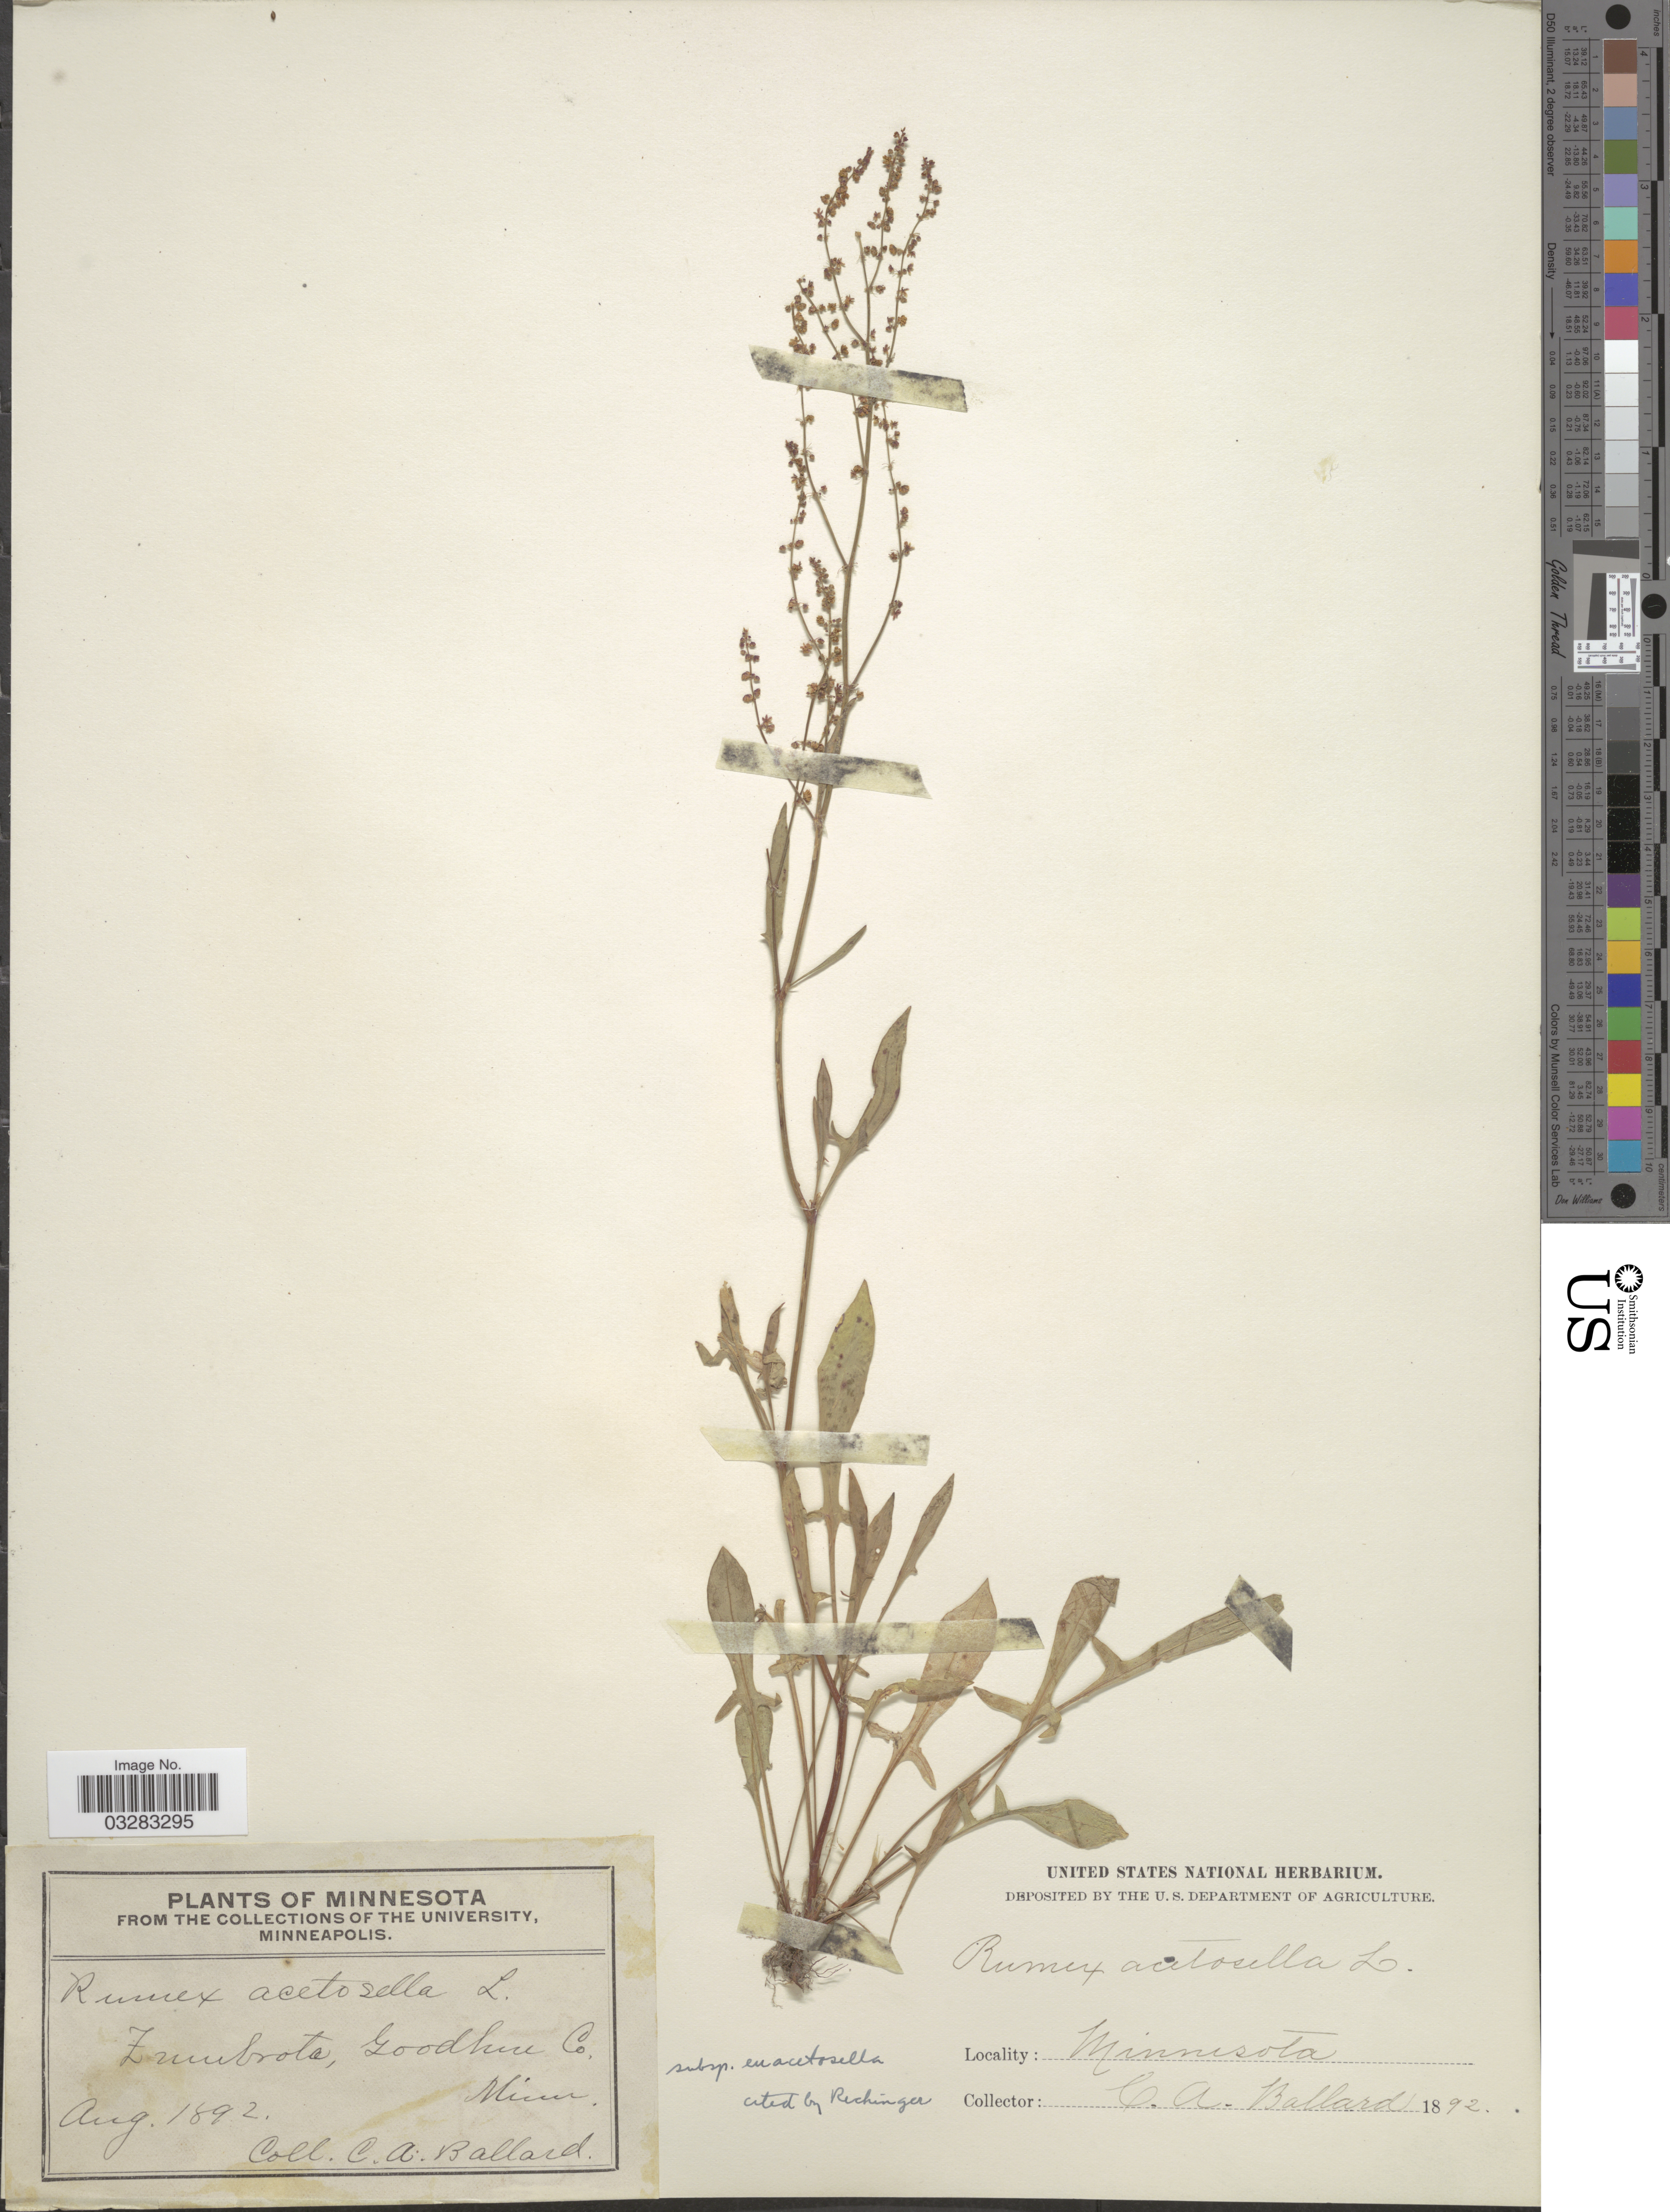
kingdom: Plantae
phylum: Tracheophyta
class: Magnoliopsida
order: Caryophyllales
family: Polygonaceae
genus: Rumex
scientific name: Rumex acetosella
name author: L.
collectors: C. A. Ballard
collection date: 1892-08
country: United States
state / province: Minnesota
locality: Zumbrota, Goodhue Co.